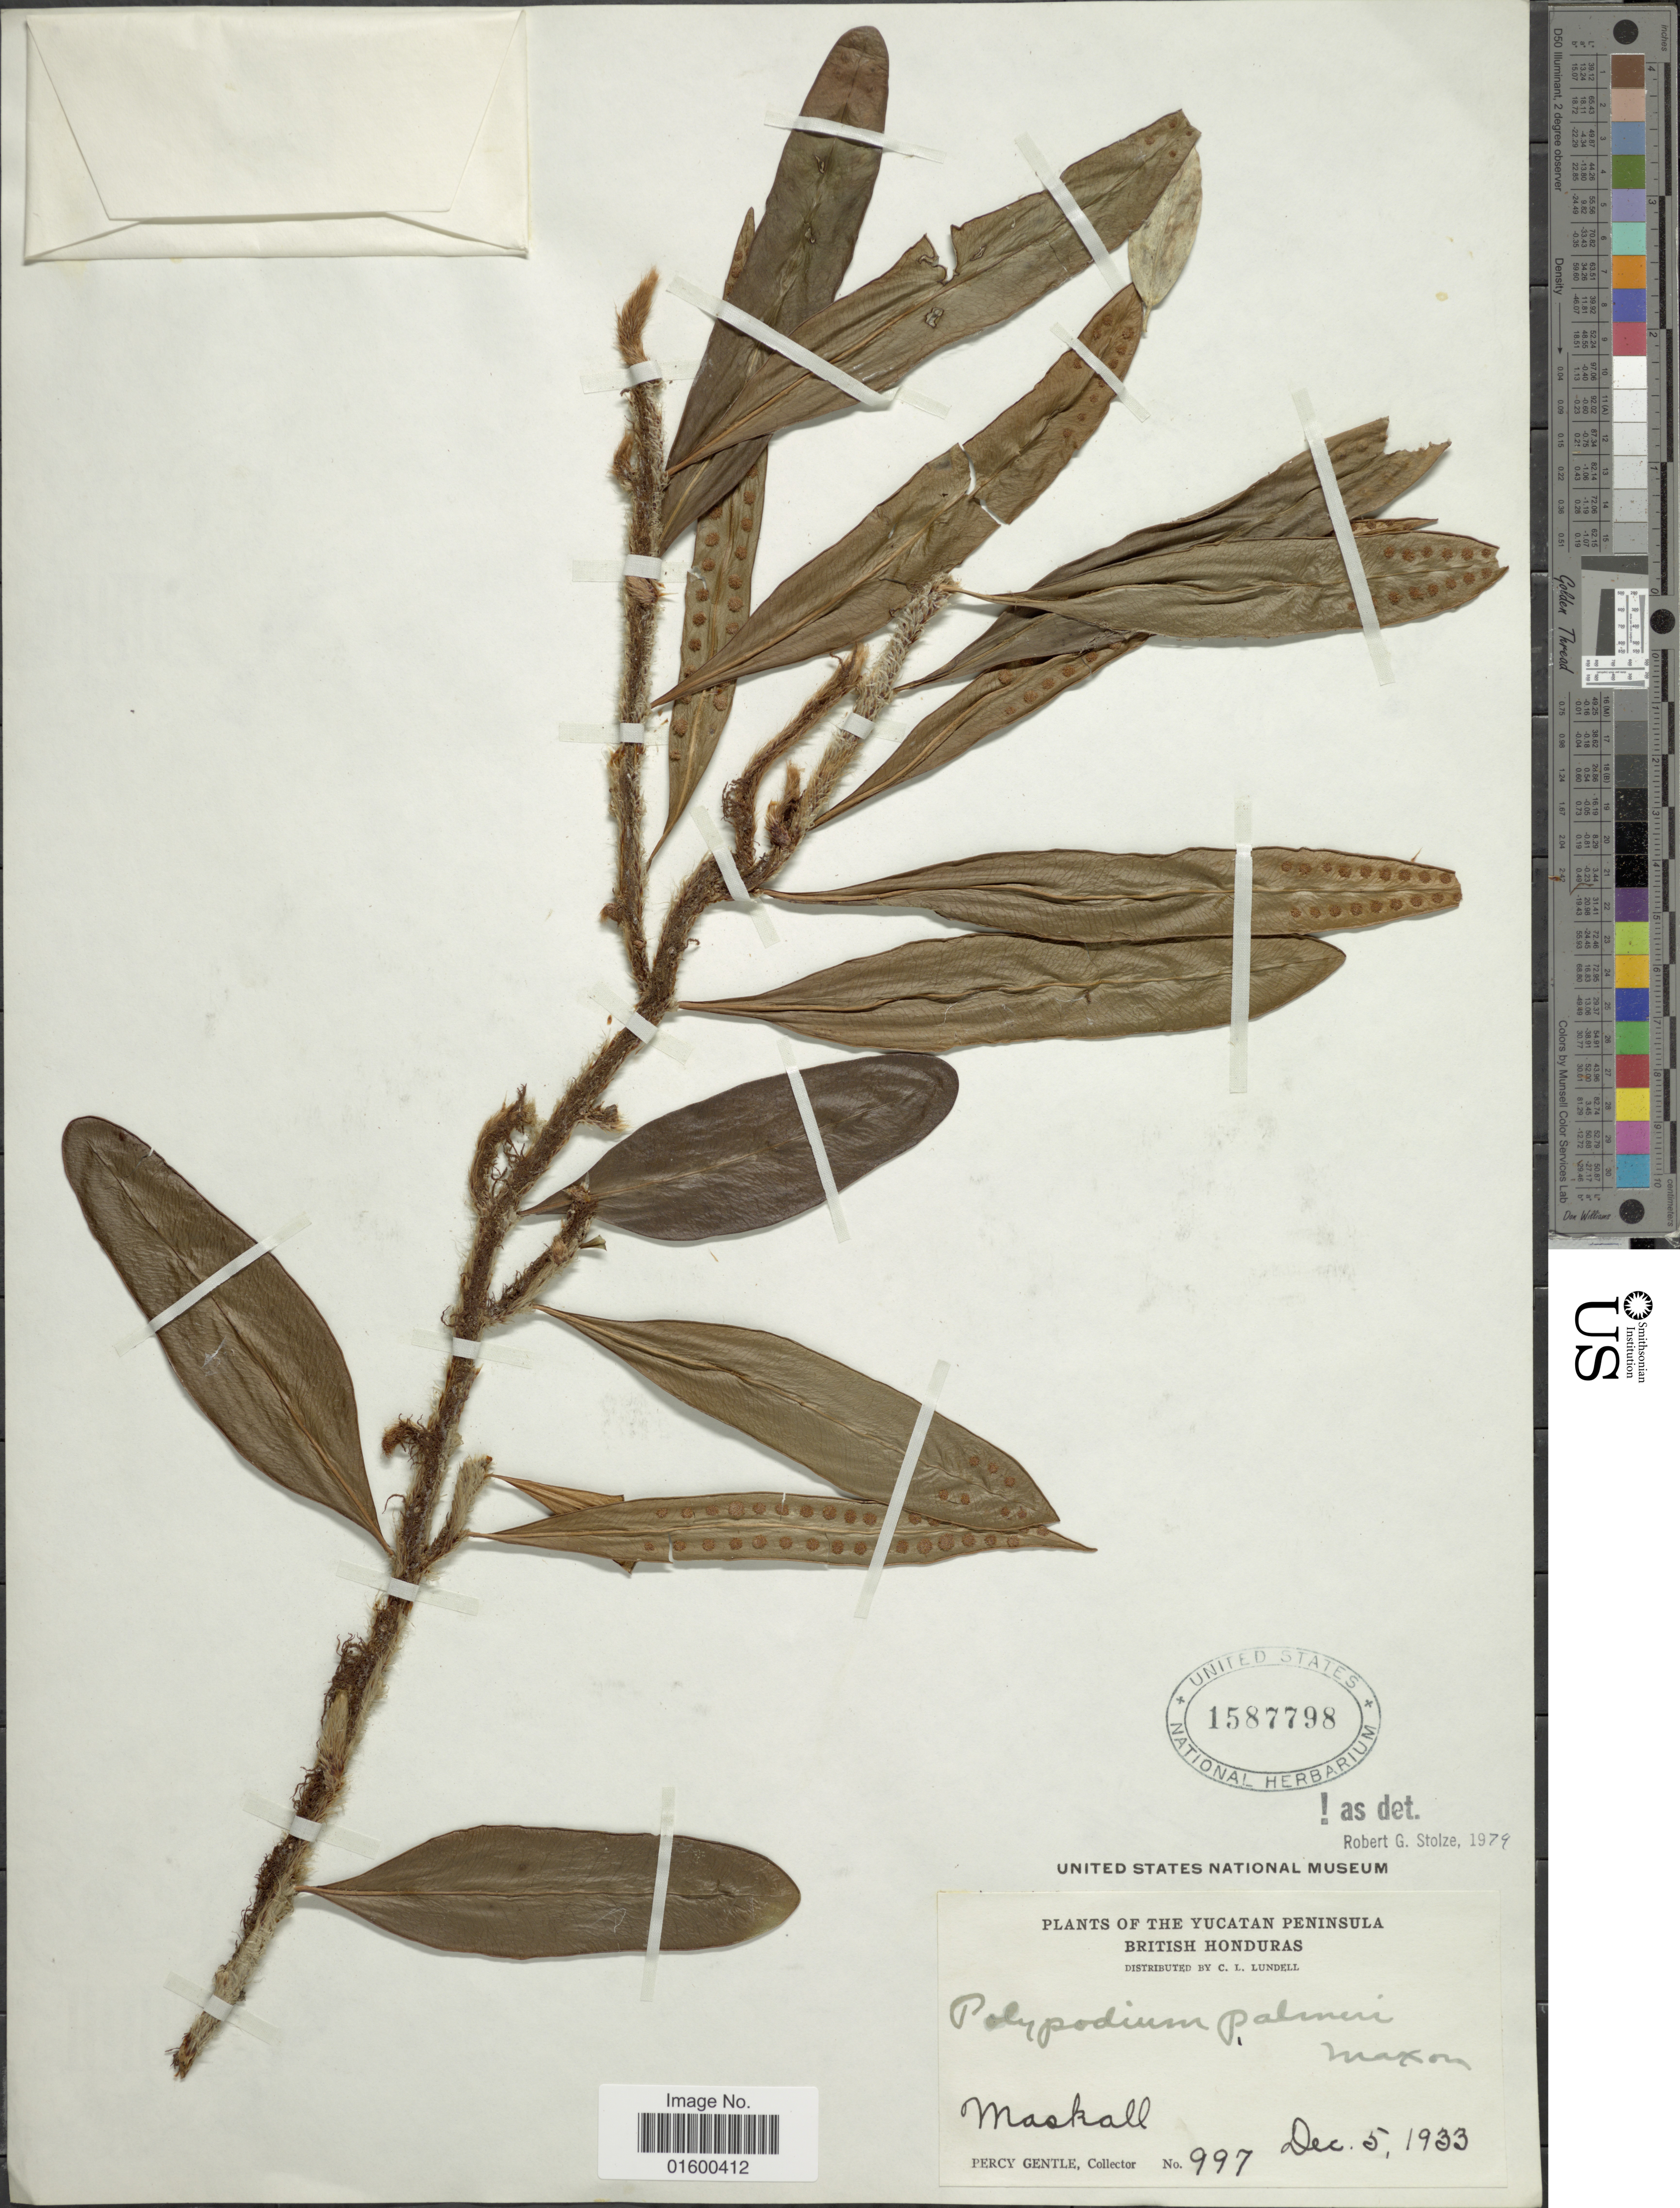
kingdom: Plantae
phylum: Tracheophyta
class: Polypodiopsida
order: Polypodiales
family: Polypodiaceae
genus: Microgramma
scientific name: Microgramma nitida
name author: (J. Sm.) A.R. Sm.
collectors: P. H. Gentle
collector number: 997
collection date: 1933-12-05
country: Belize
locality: Yucatan Peninsula, British Honduras, Maskall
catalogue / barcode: US 1587798